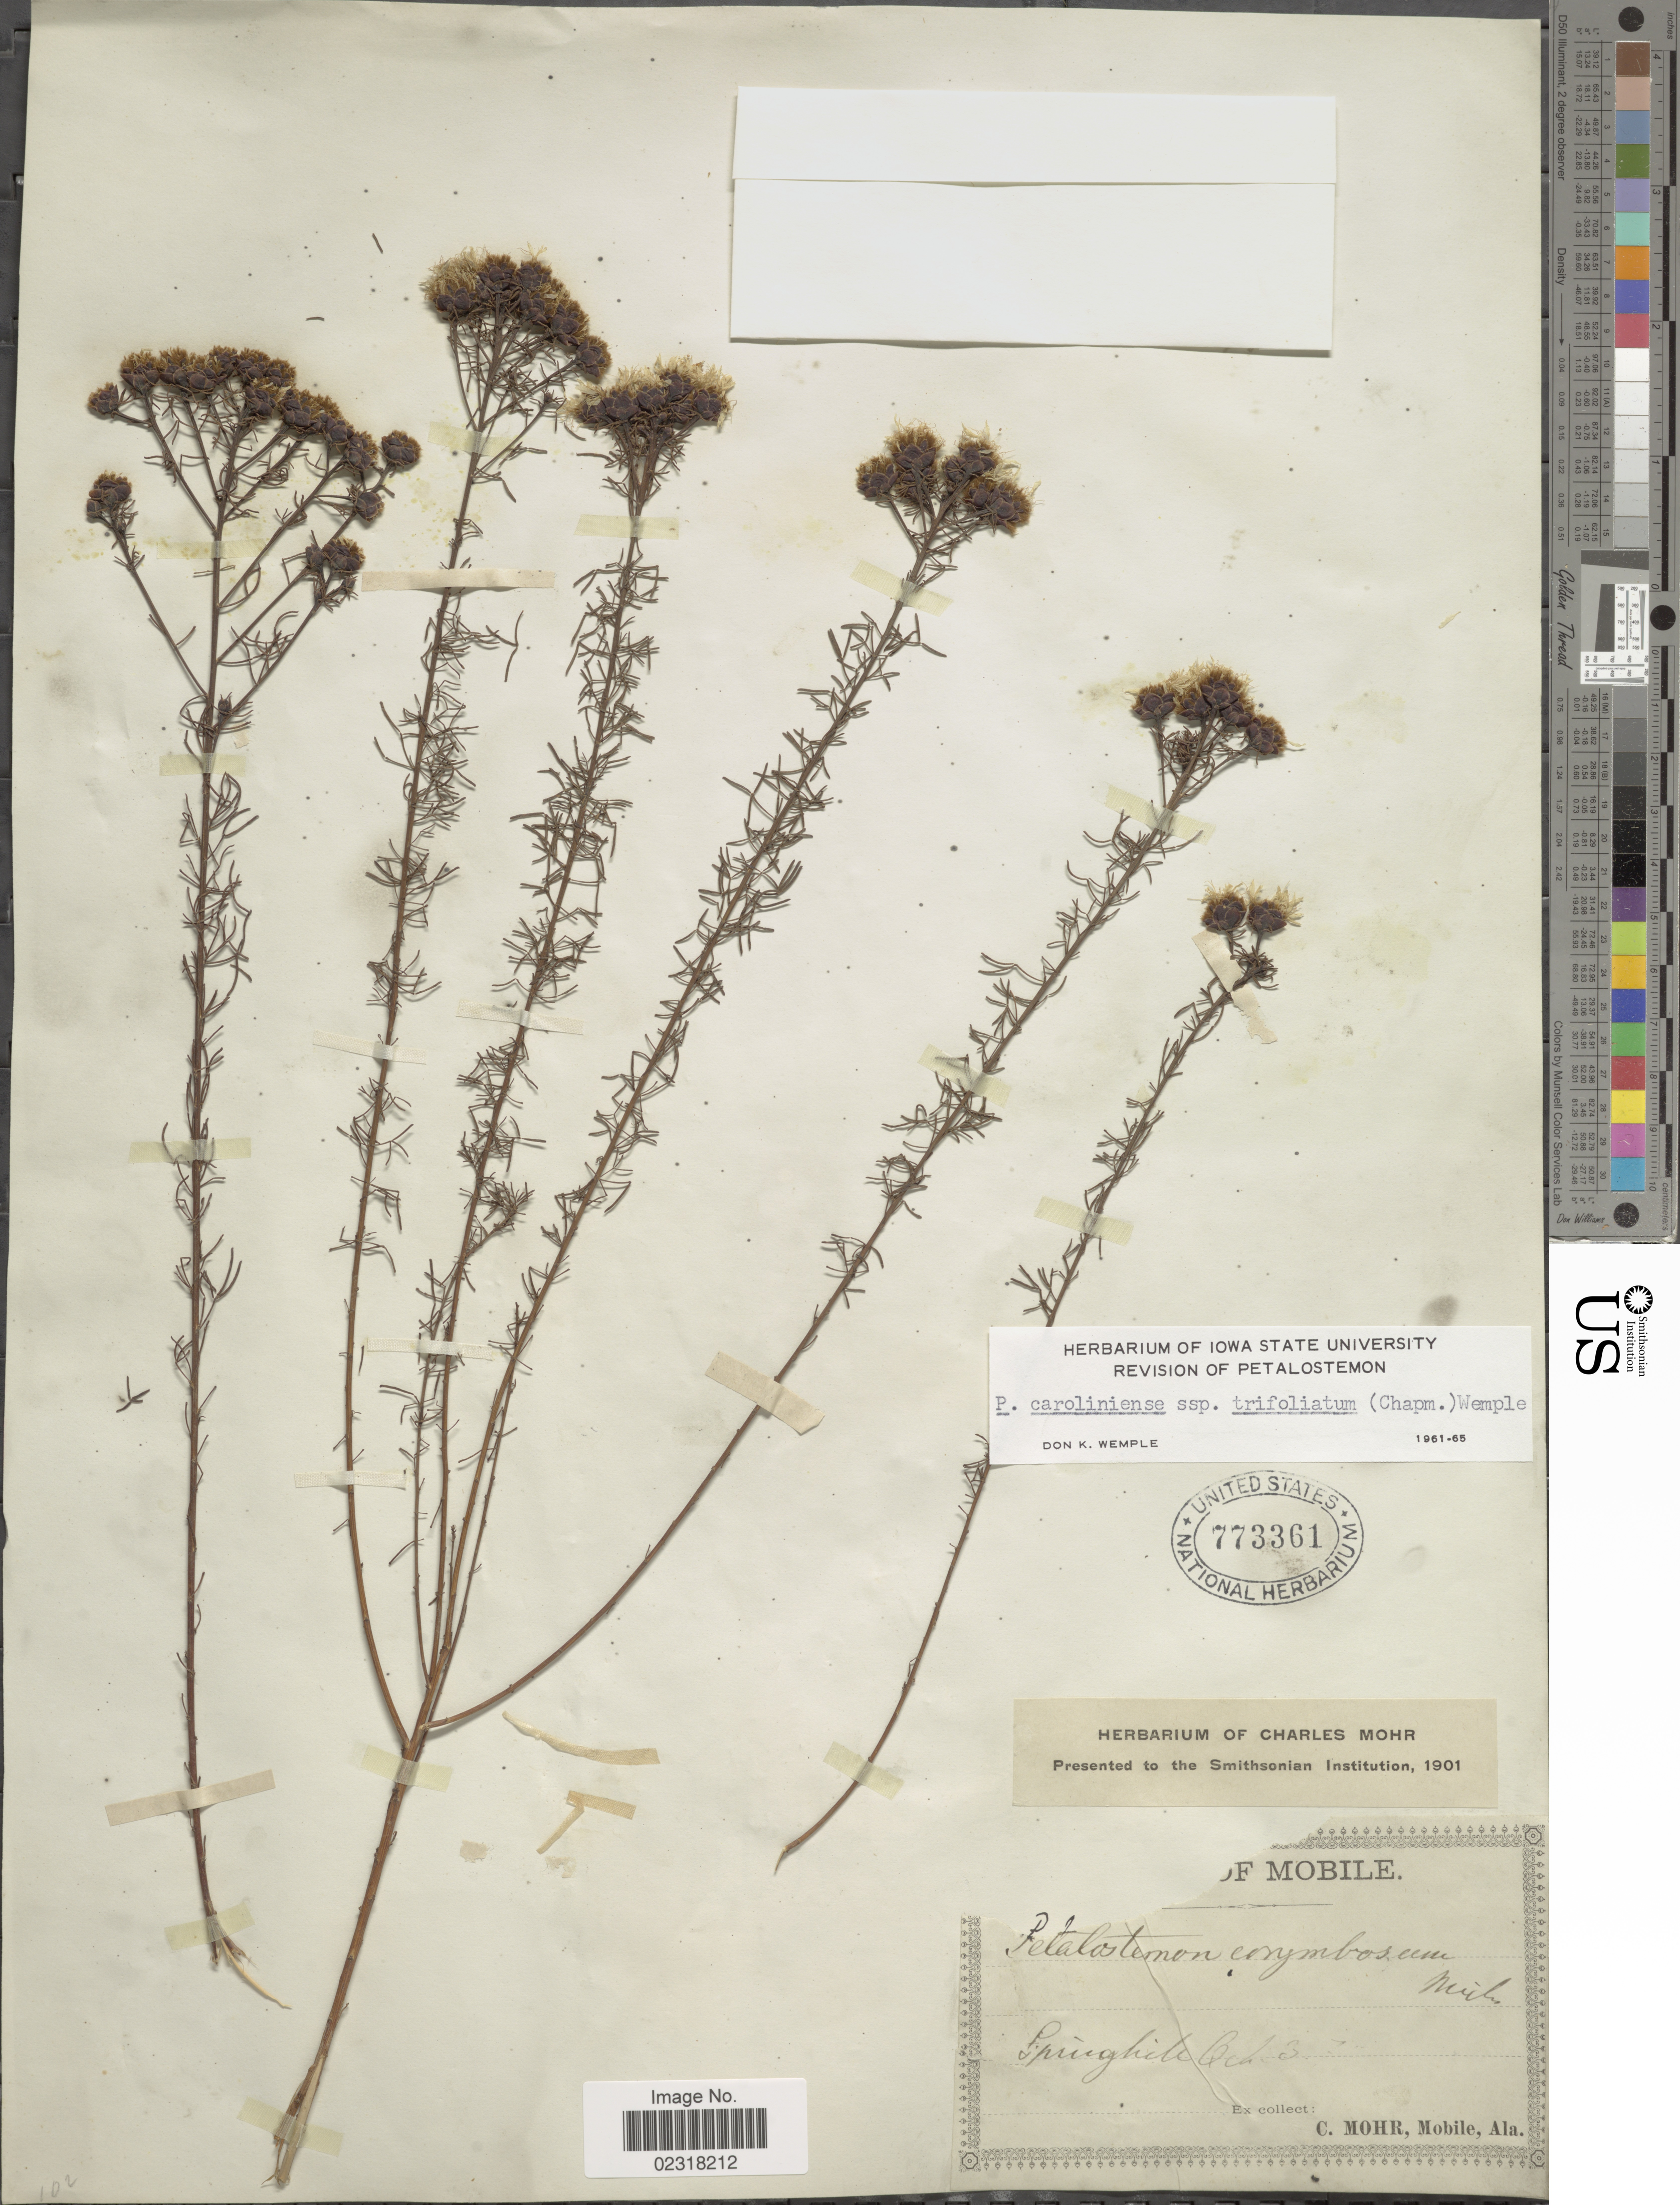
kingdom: Plantae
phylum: Tracheophyta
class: Magnoliopsida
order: Fabales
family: Fabaceae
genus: Dalea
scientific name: Dalea pinnata var. trifoliata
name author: (Chapman) Barneby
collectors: C. T. Mohr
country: United States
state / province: Alabama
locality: Mobile, Springhill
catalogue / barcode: US 773361